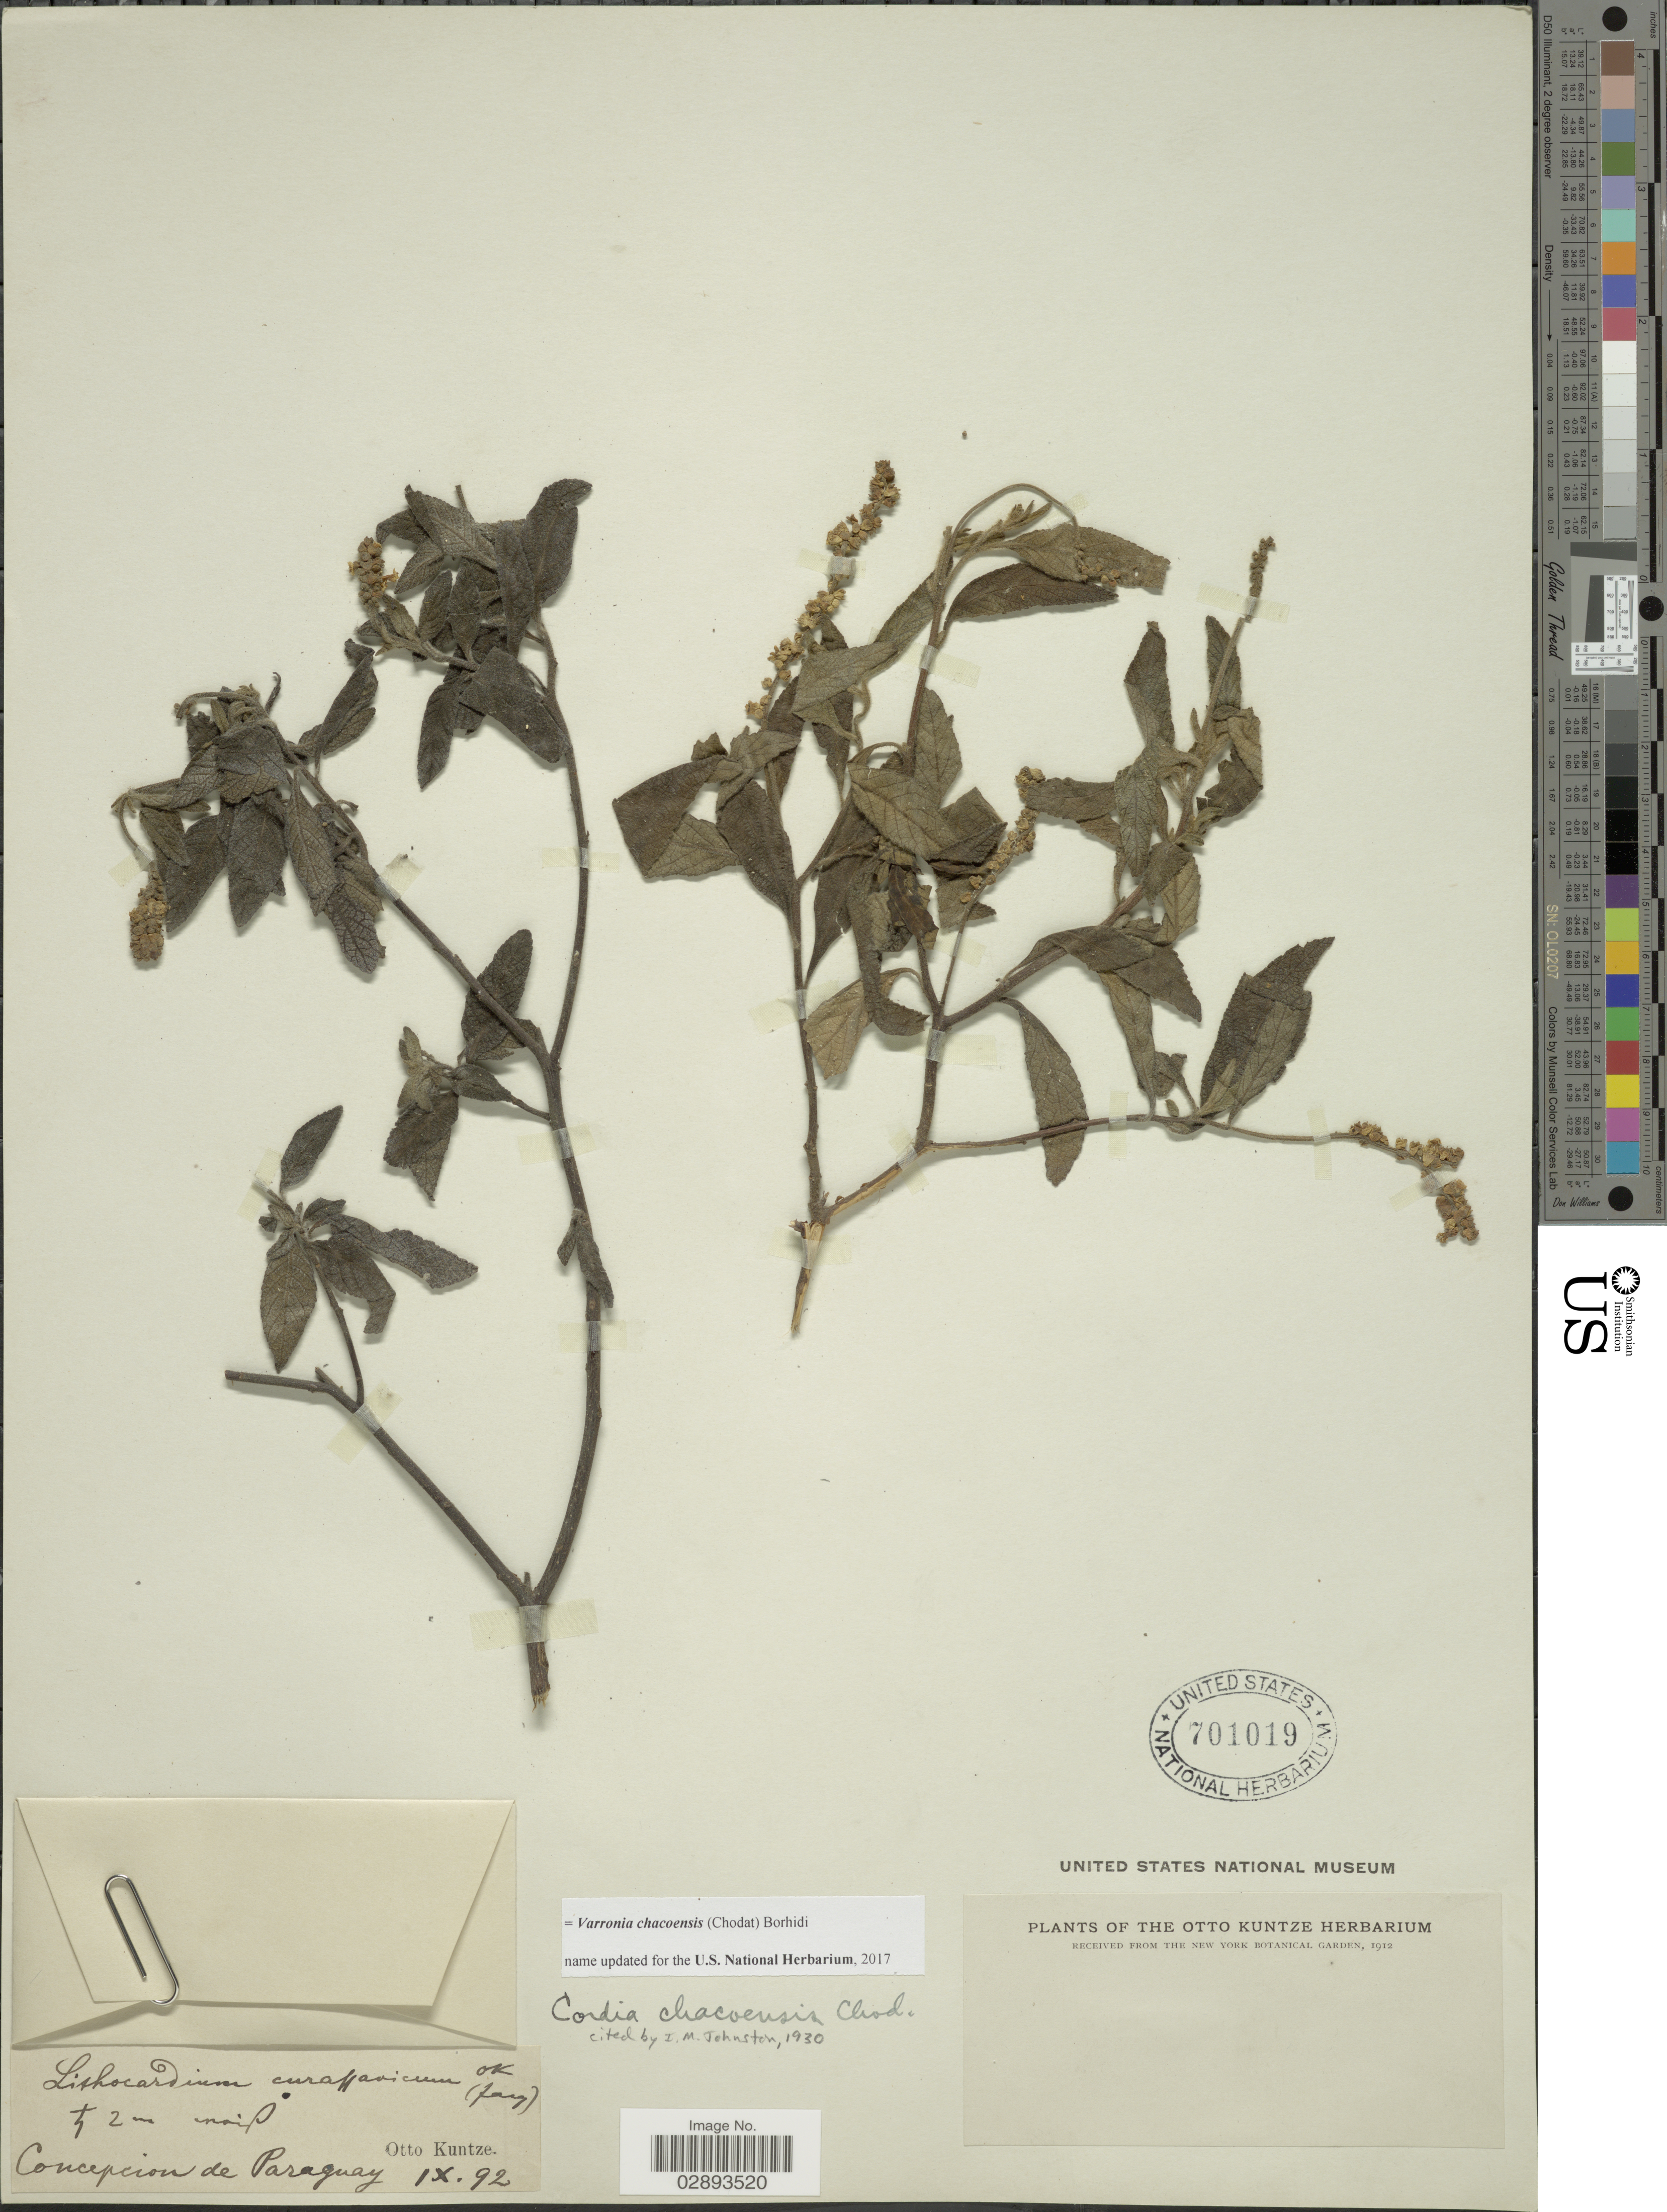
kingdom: Plantae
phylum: Tracheophyta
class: Magnoliopsida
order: Boraginales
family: Cordiaceae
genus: Varronia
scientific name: Varronia chacoensis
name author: (Chodat) Borhidi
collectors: C.E.O. Kuntze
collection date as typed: Transcribed d/m/y: /9/92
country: Paraguay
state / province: Concepcion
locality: Concepcion de Paraguay.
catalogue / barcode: US 701019